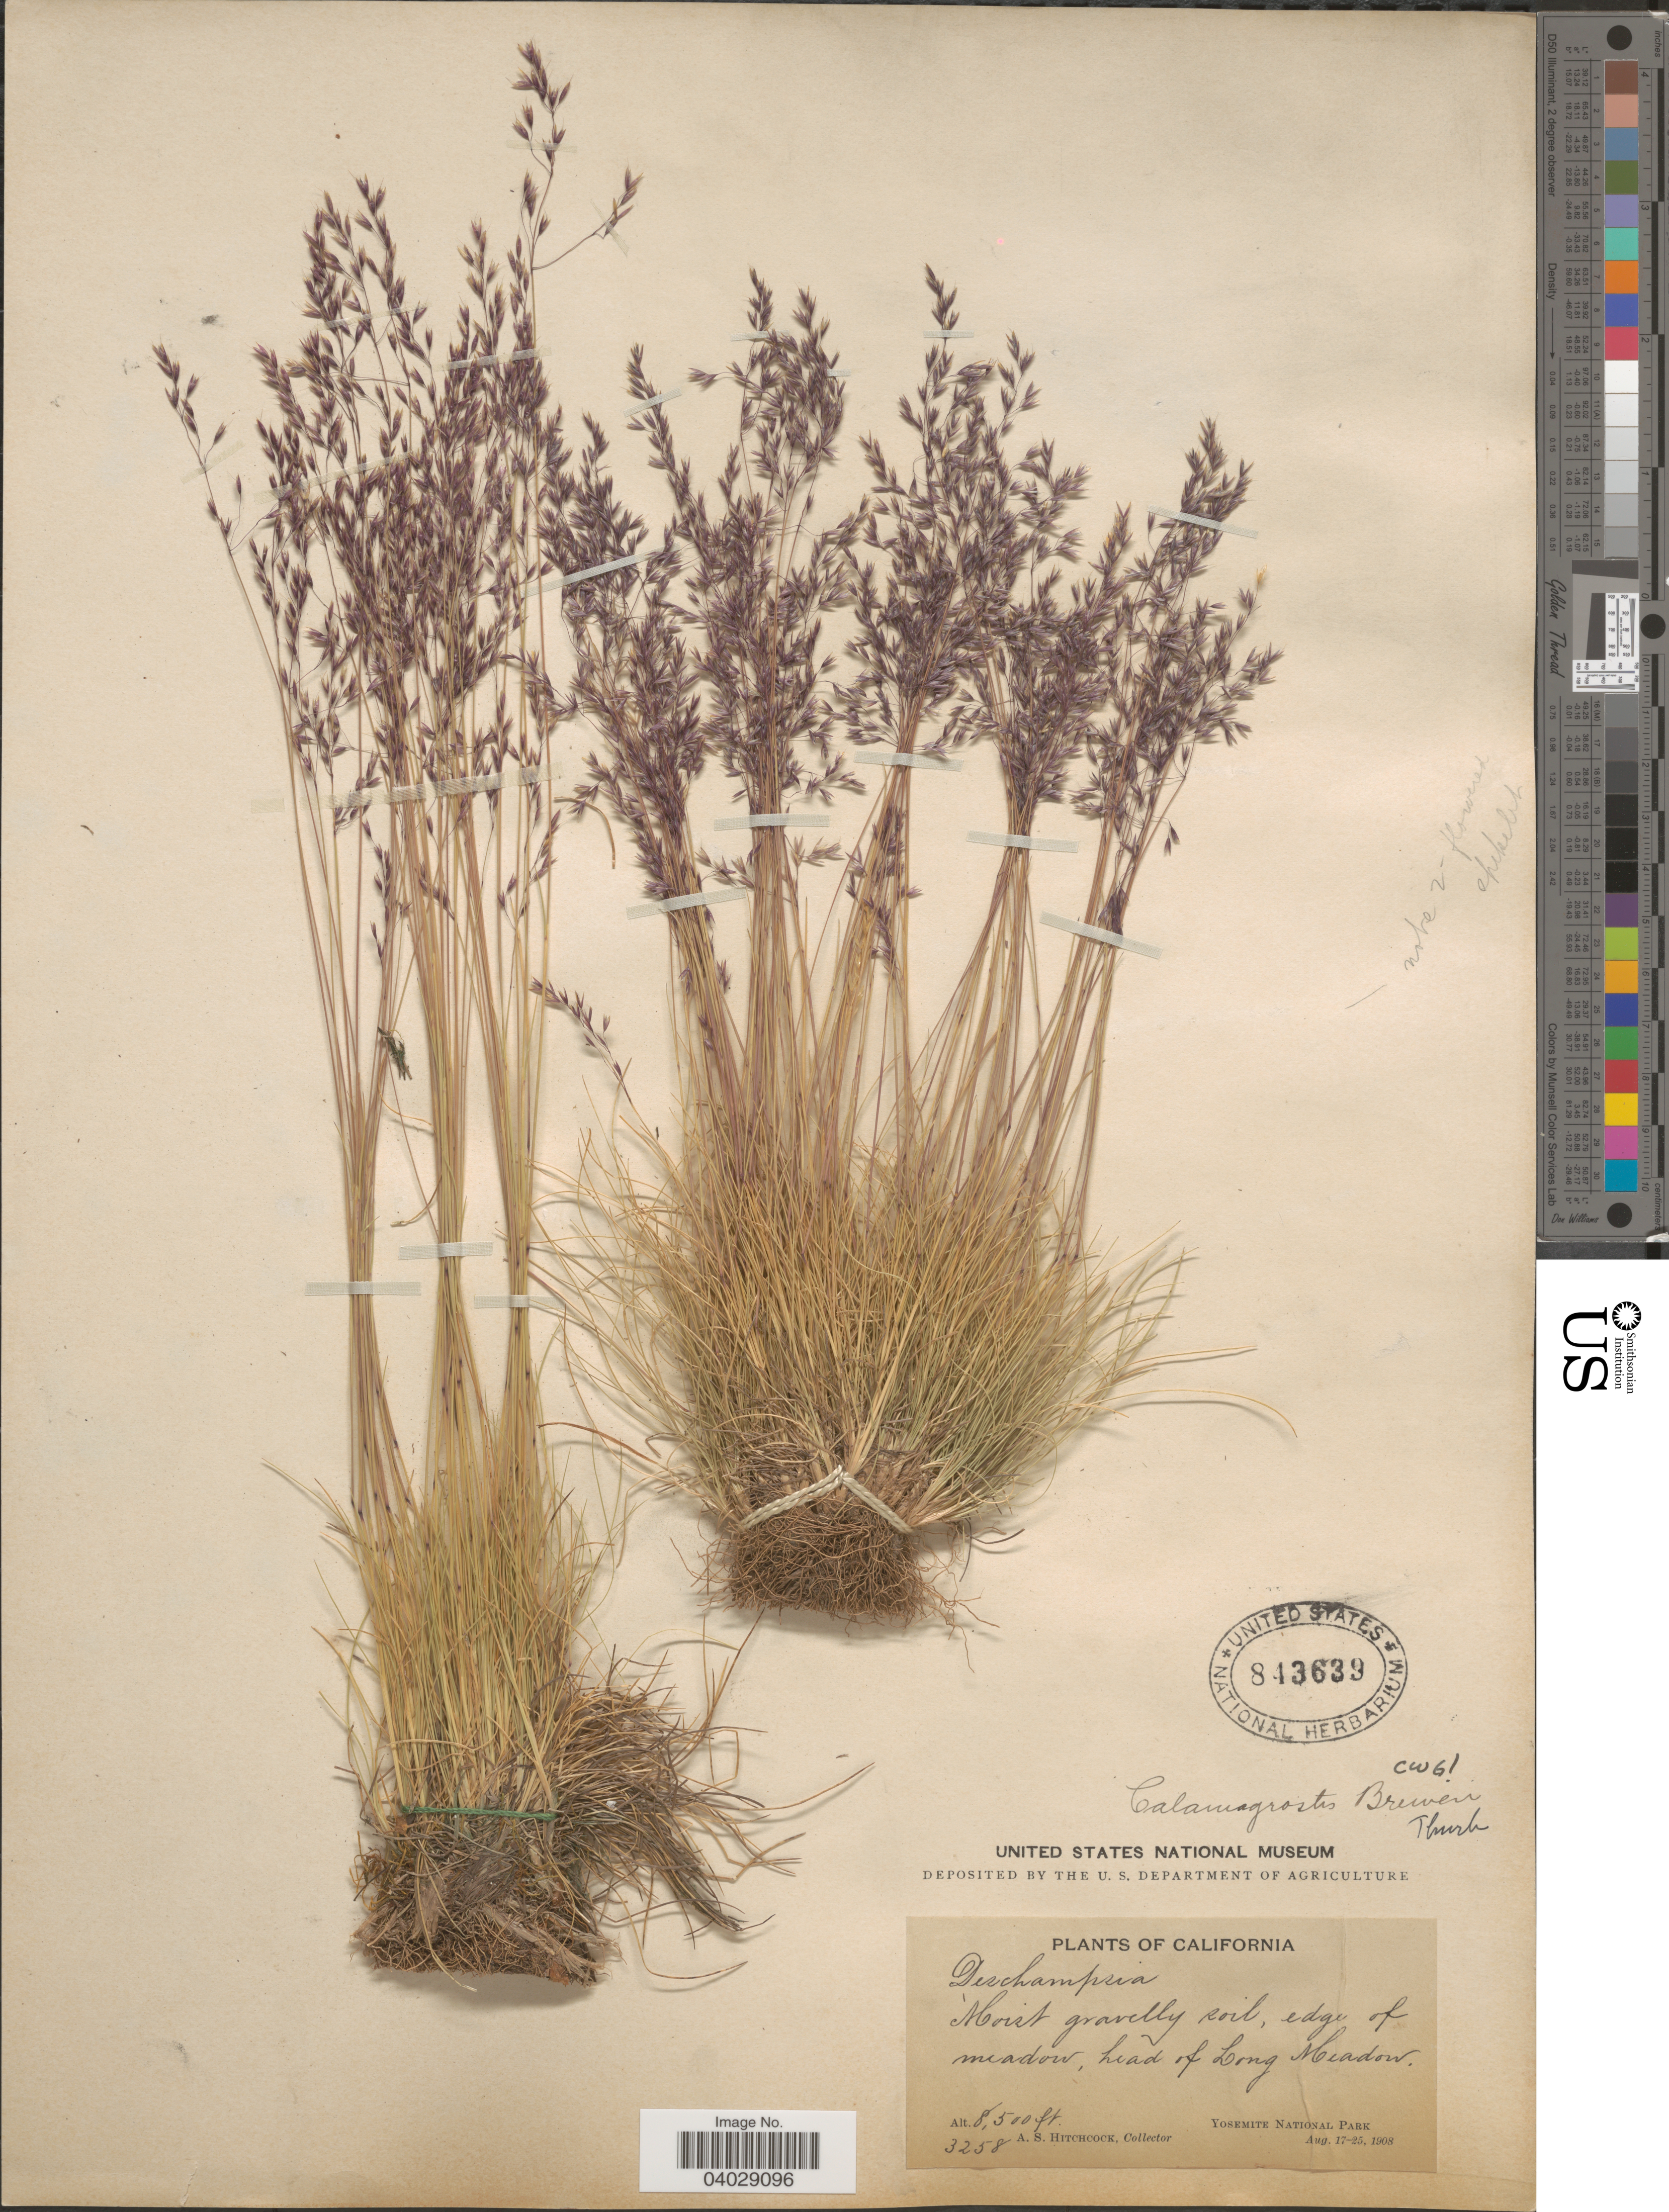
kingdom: Plantae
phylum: Tracheophyta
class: Liliopsida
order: Poales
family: Poaceae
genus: Calamagrostis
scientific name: Calamagrostis muiriana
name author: B.L. Wilson & Sami Gray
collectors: A. S. Hitchcock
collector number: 3258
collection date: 1908-08-17/1908-08-25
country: United States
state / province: California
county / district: Mariposa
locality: Head of Long Meadow. Yosemite National Park.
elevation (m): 2591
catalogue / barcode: US 843639